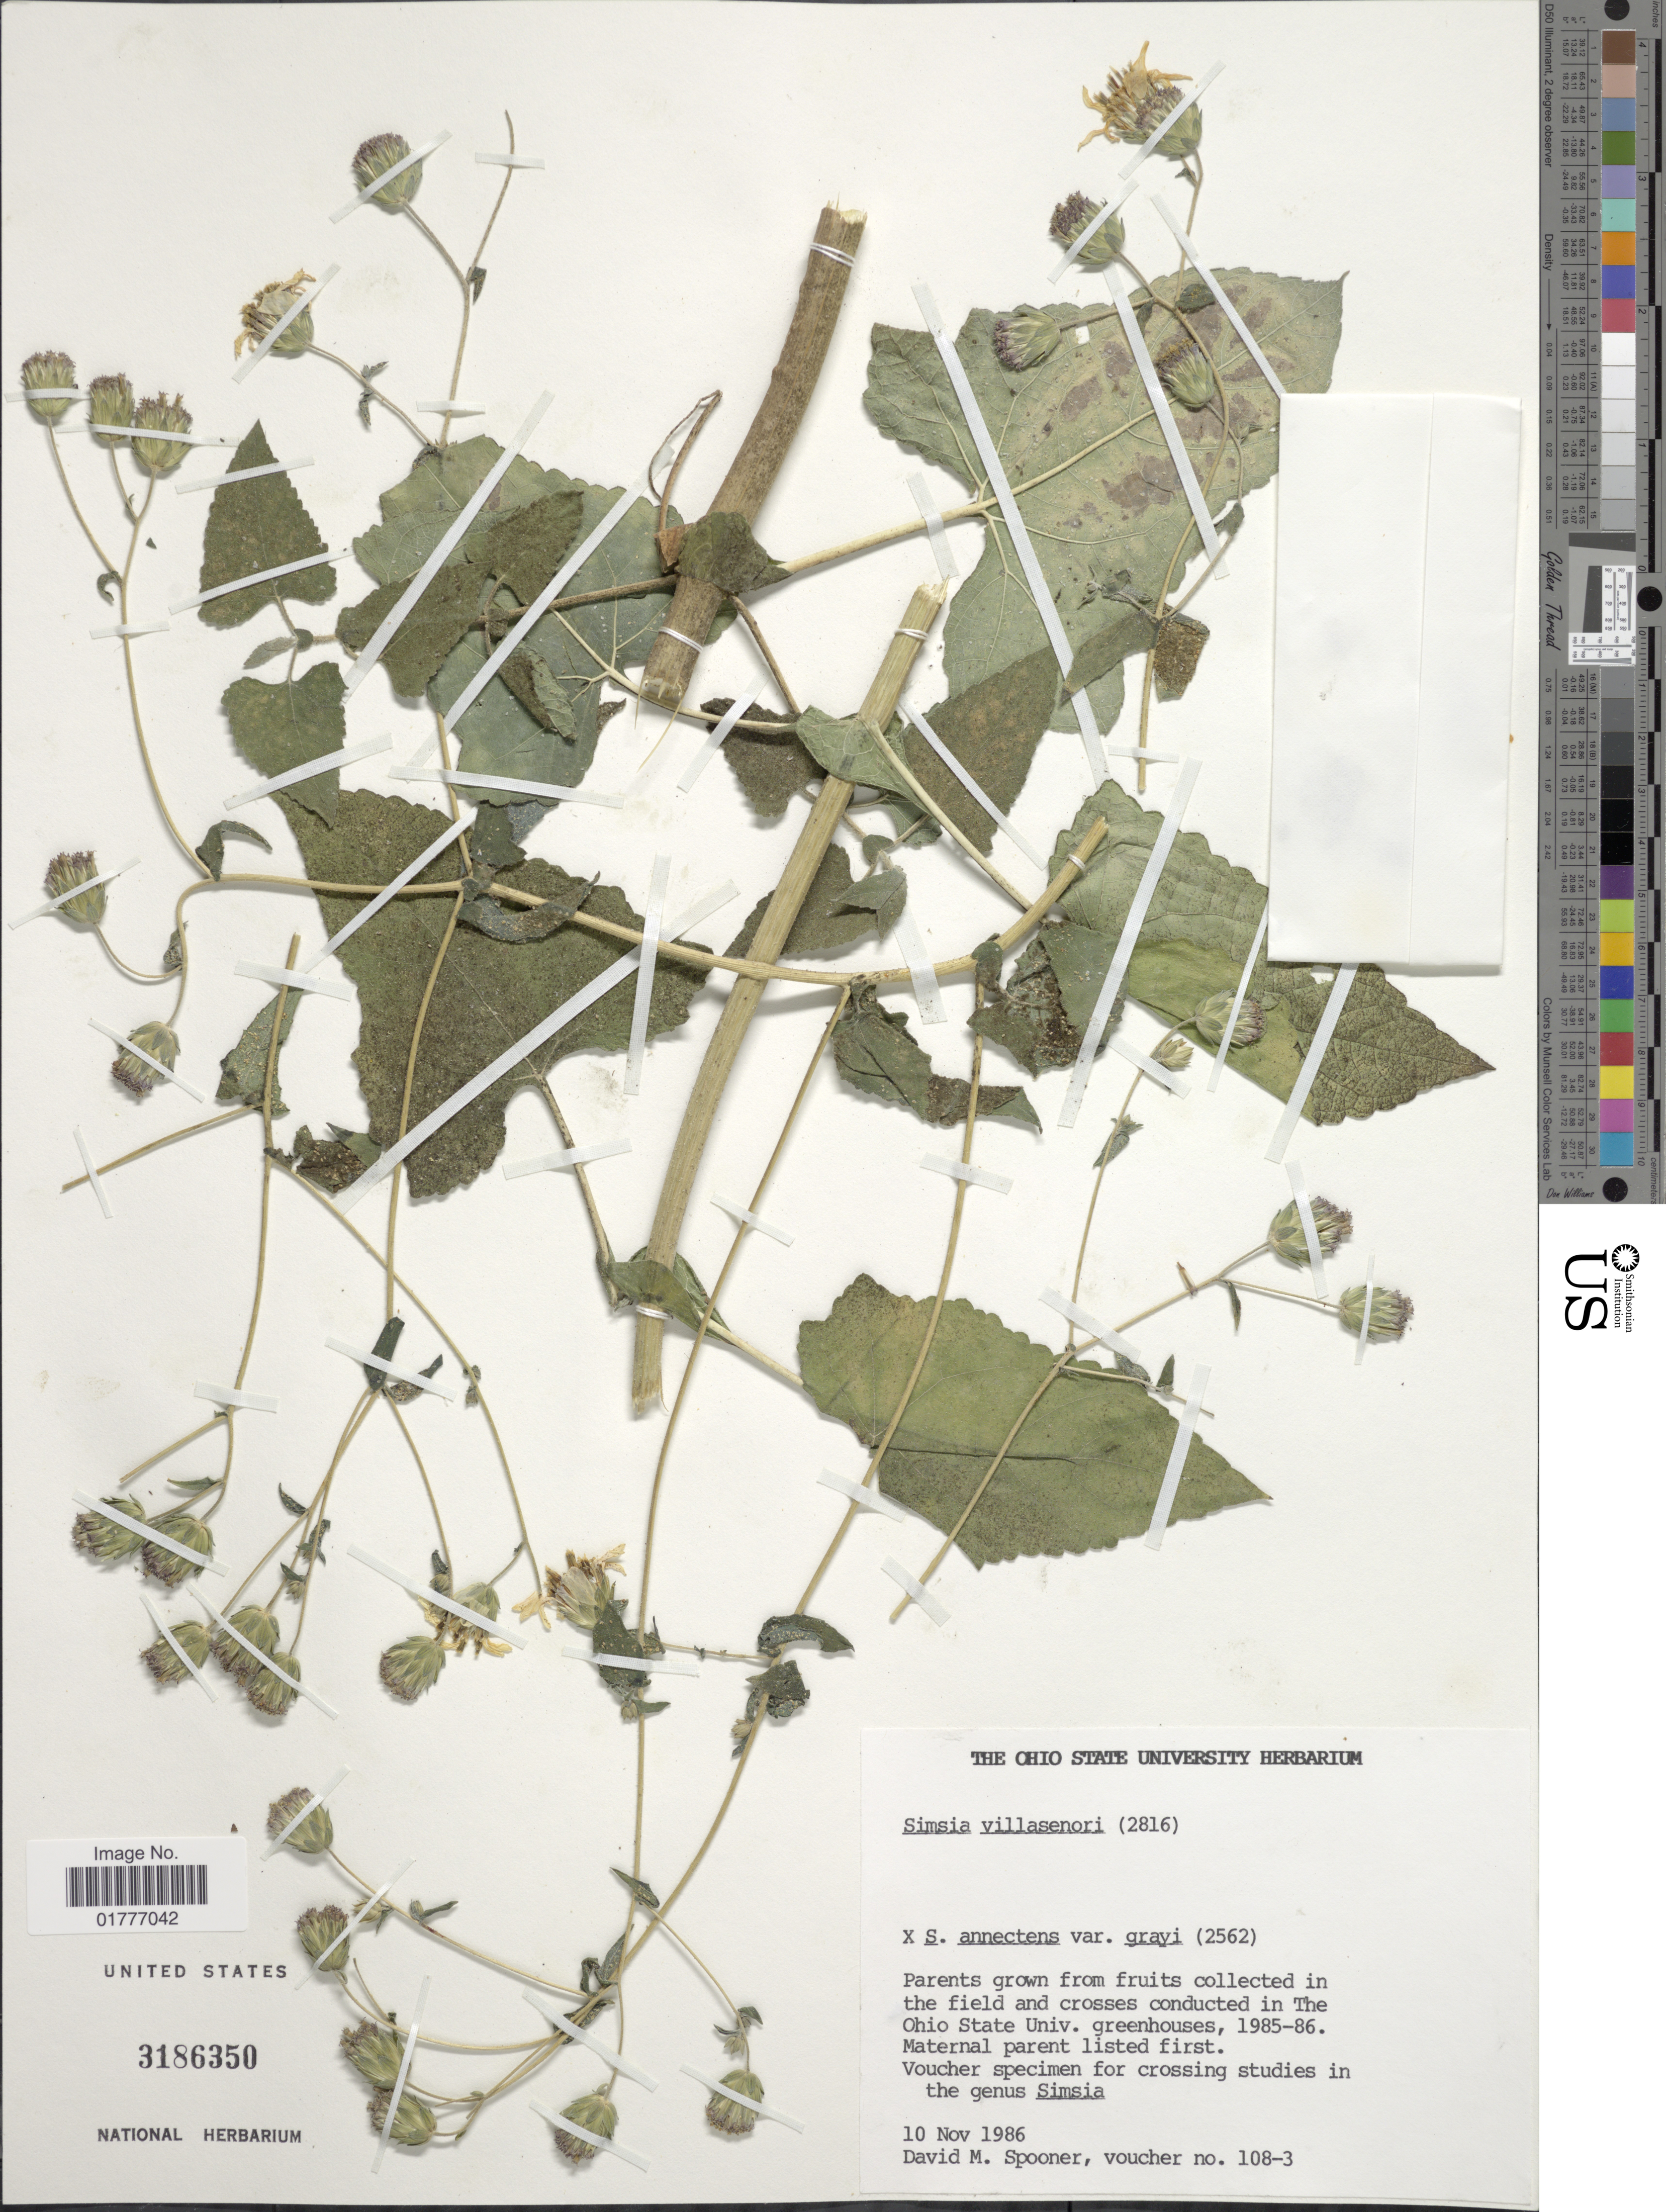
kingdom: Plantae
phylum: Tracheophyta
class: Magnoliopsida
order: Asterales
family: Asteraceae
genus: Simsia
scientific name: Simsia villasenori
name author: D.M. Spooner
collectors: D. Spooner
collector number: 108-3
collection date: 1986-11-10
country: United States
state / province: Ohio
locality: The Ohio State Univ. greenhouses [unsure placement]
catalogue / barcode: US 3186350